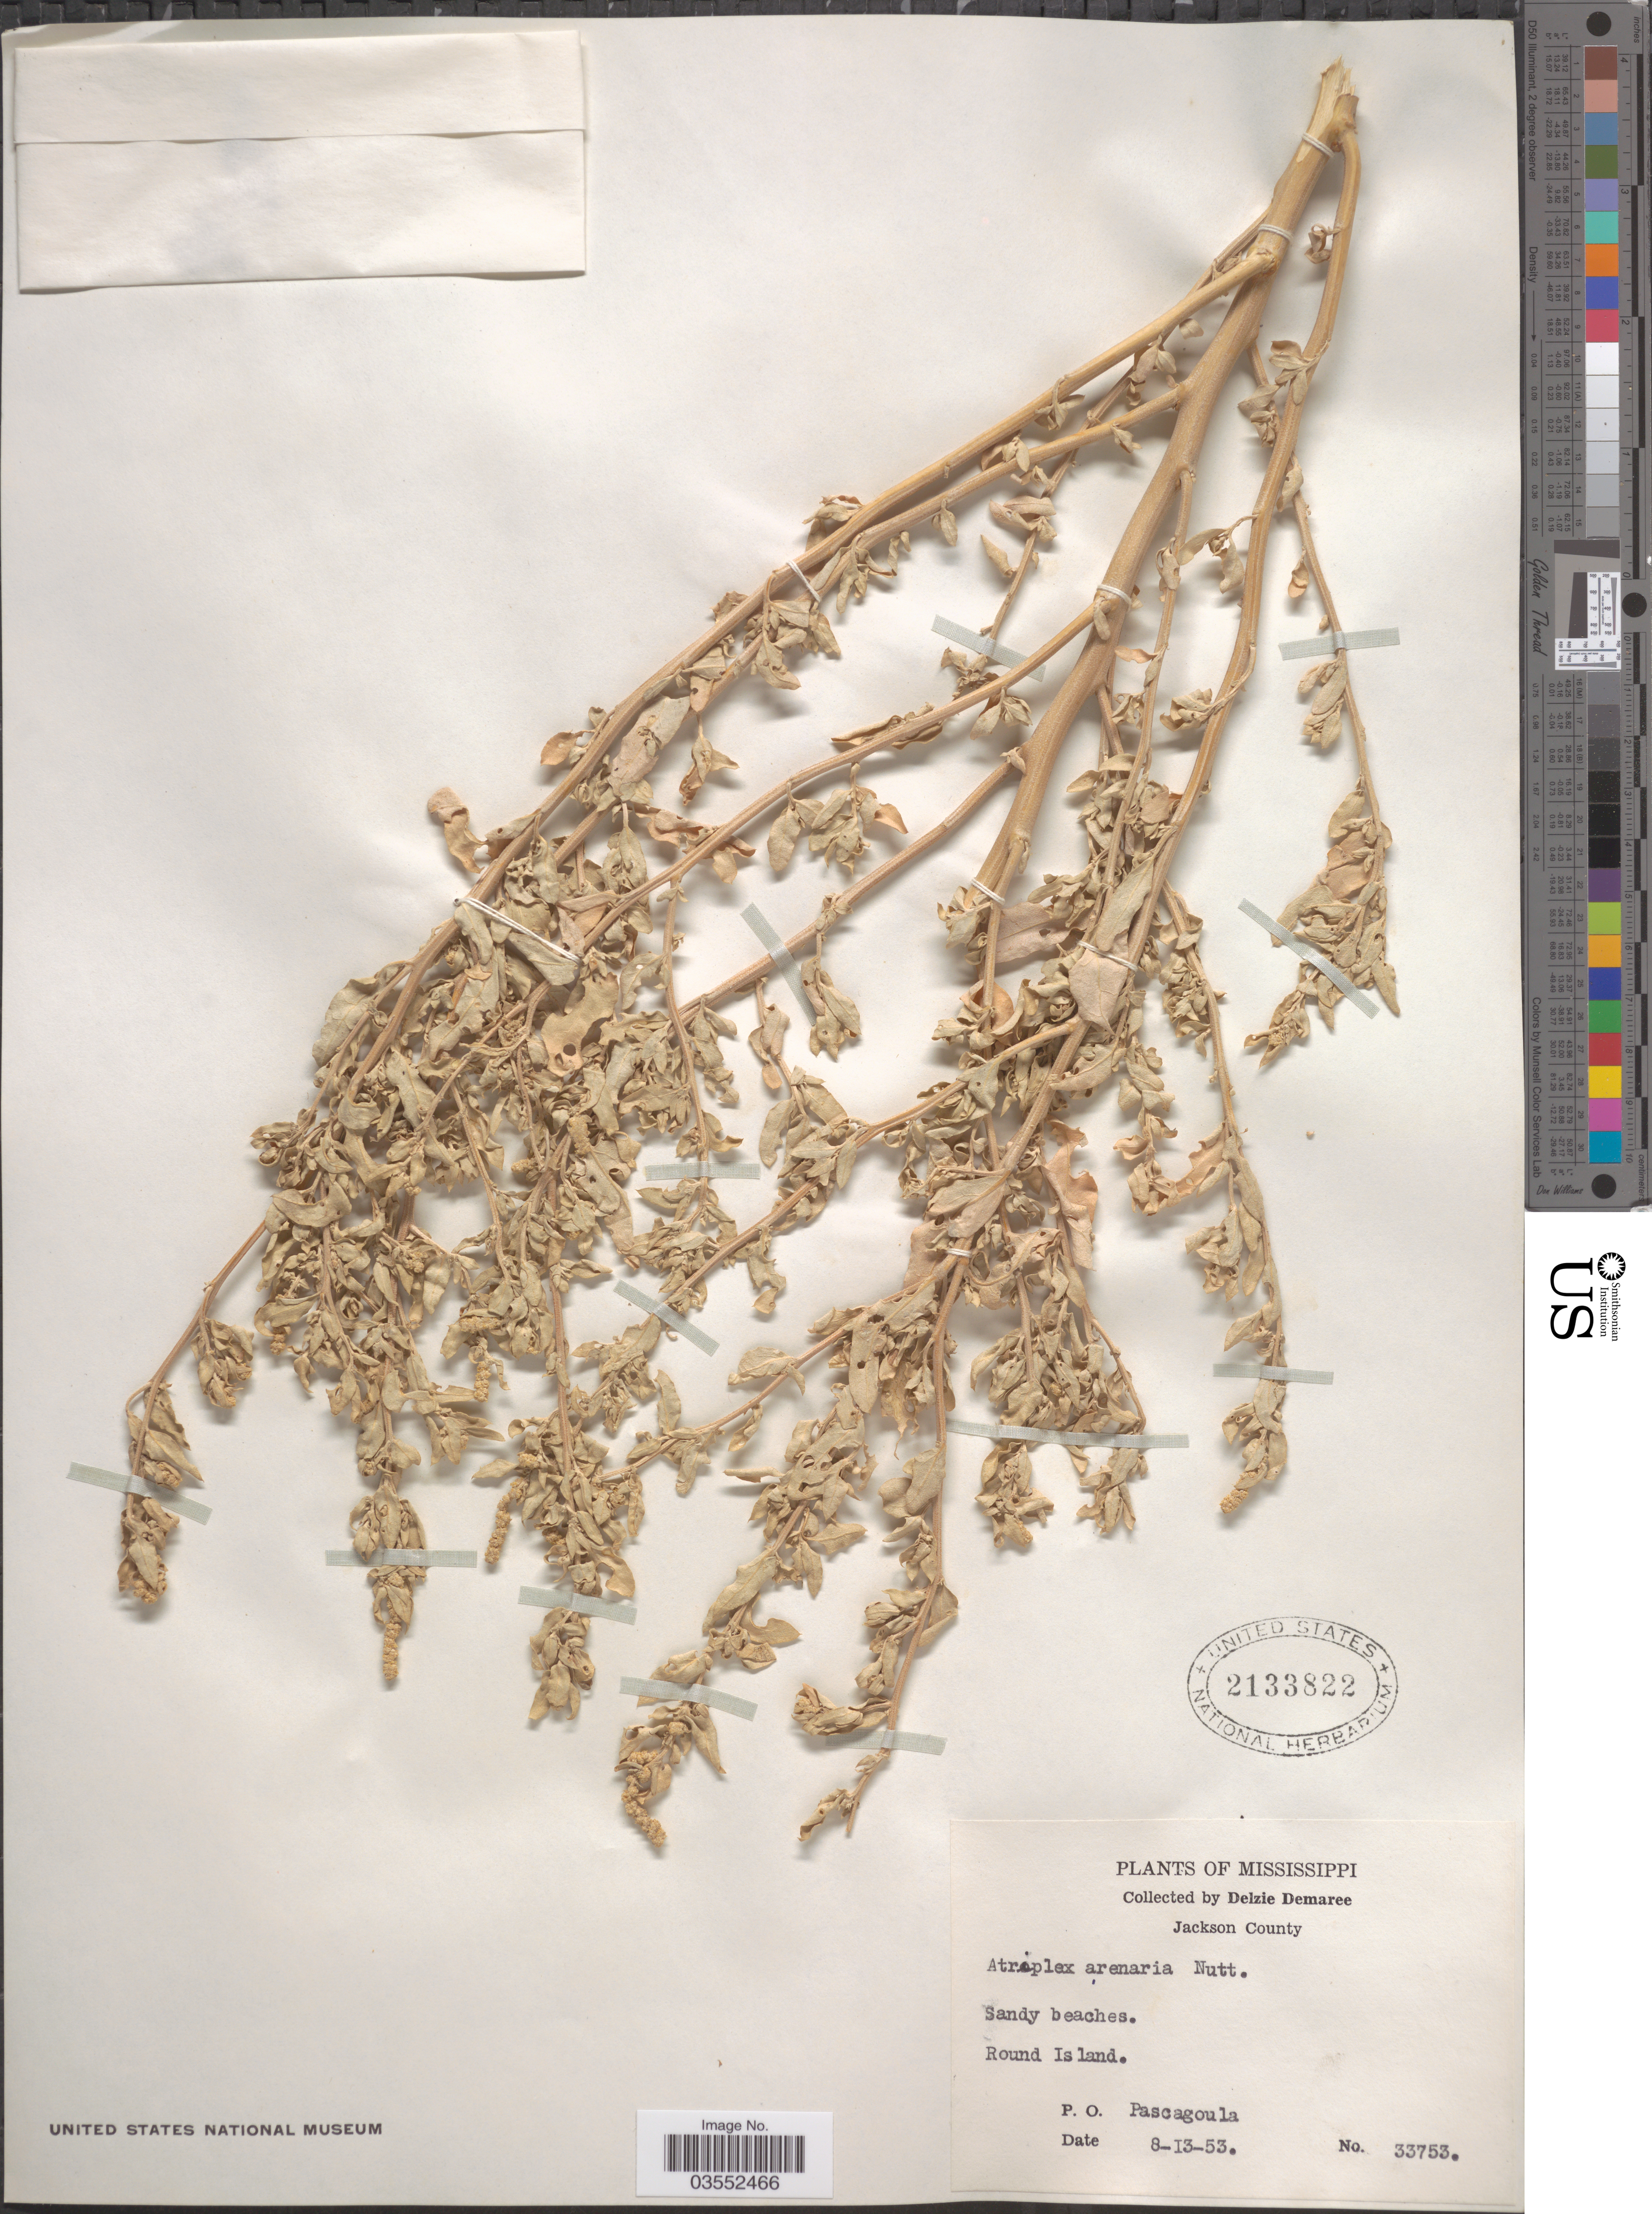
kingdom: Plantae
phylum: Tracheophyta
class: Magnoliopsida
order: Caryophyllales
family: Amaranthaceae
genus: Atriplex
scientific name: Atriplex pentandra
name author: (Jacq.) Standl.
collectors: D. Demaree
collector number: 33753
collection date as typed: Transcribed d/m/y: 13/8/53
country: United States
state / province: Mississippi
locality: Jackson County. Round Island. P. O. Pascagoula.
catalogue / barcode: US 2133822